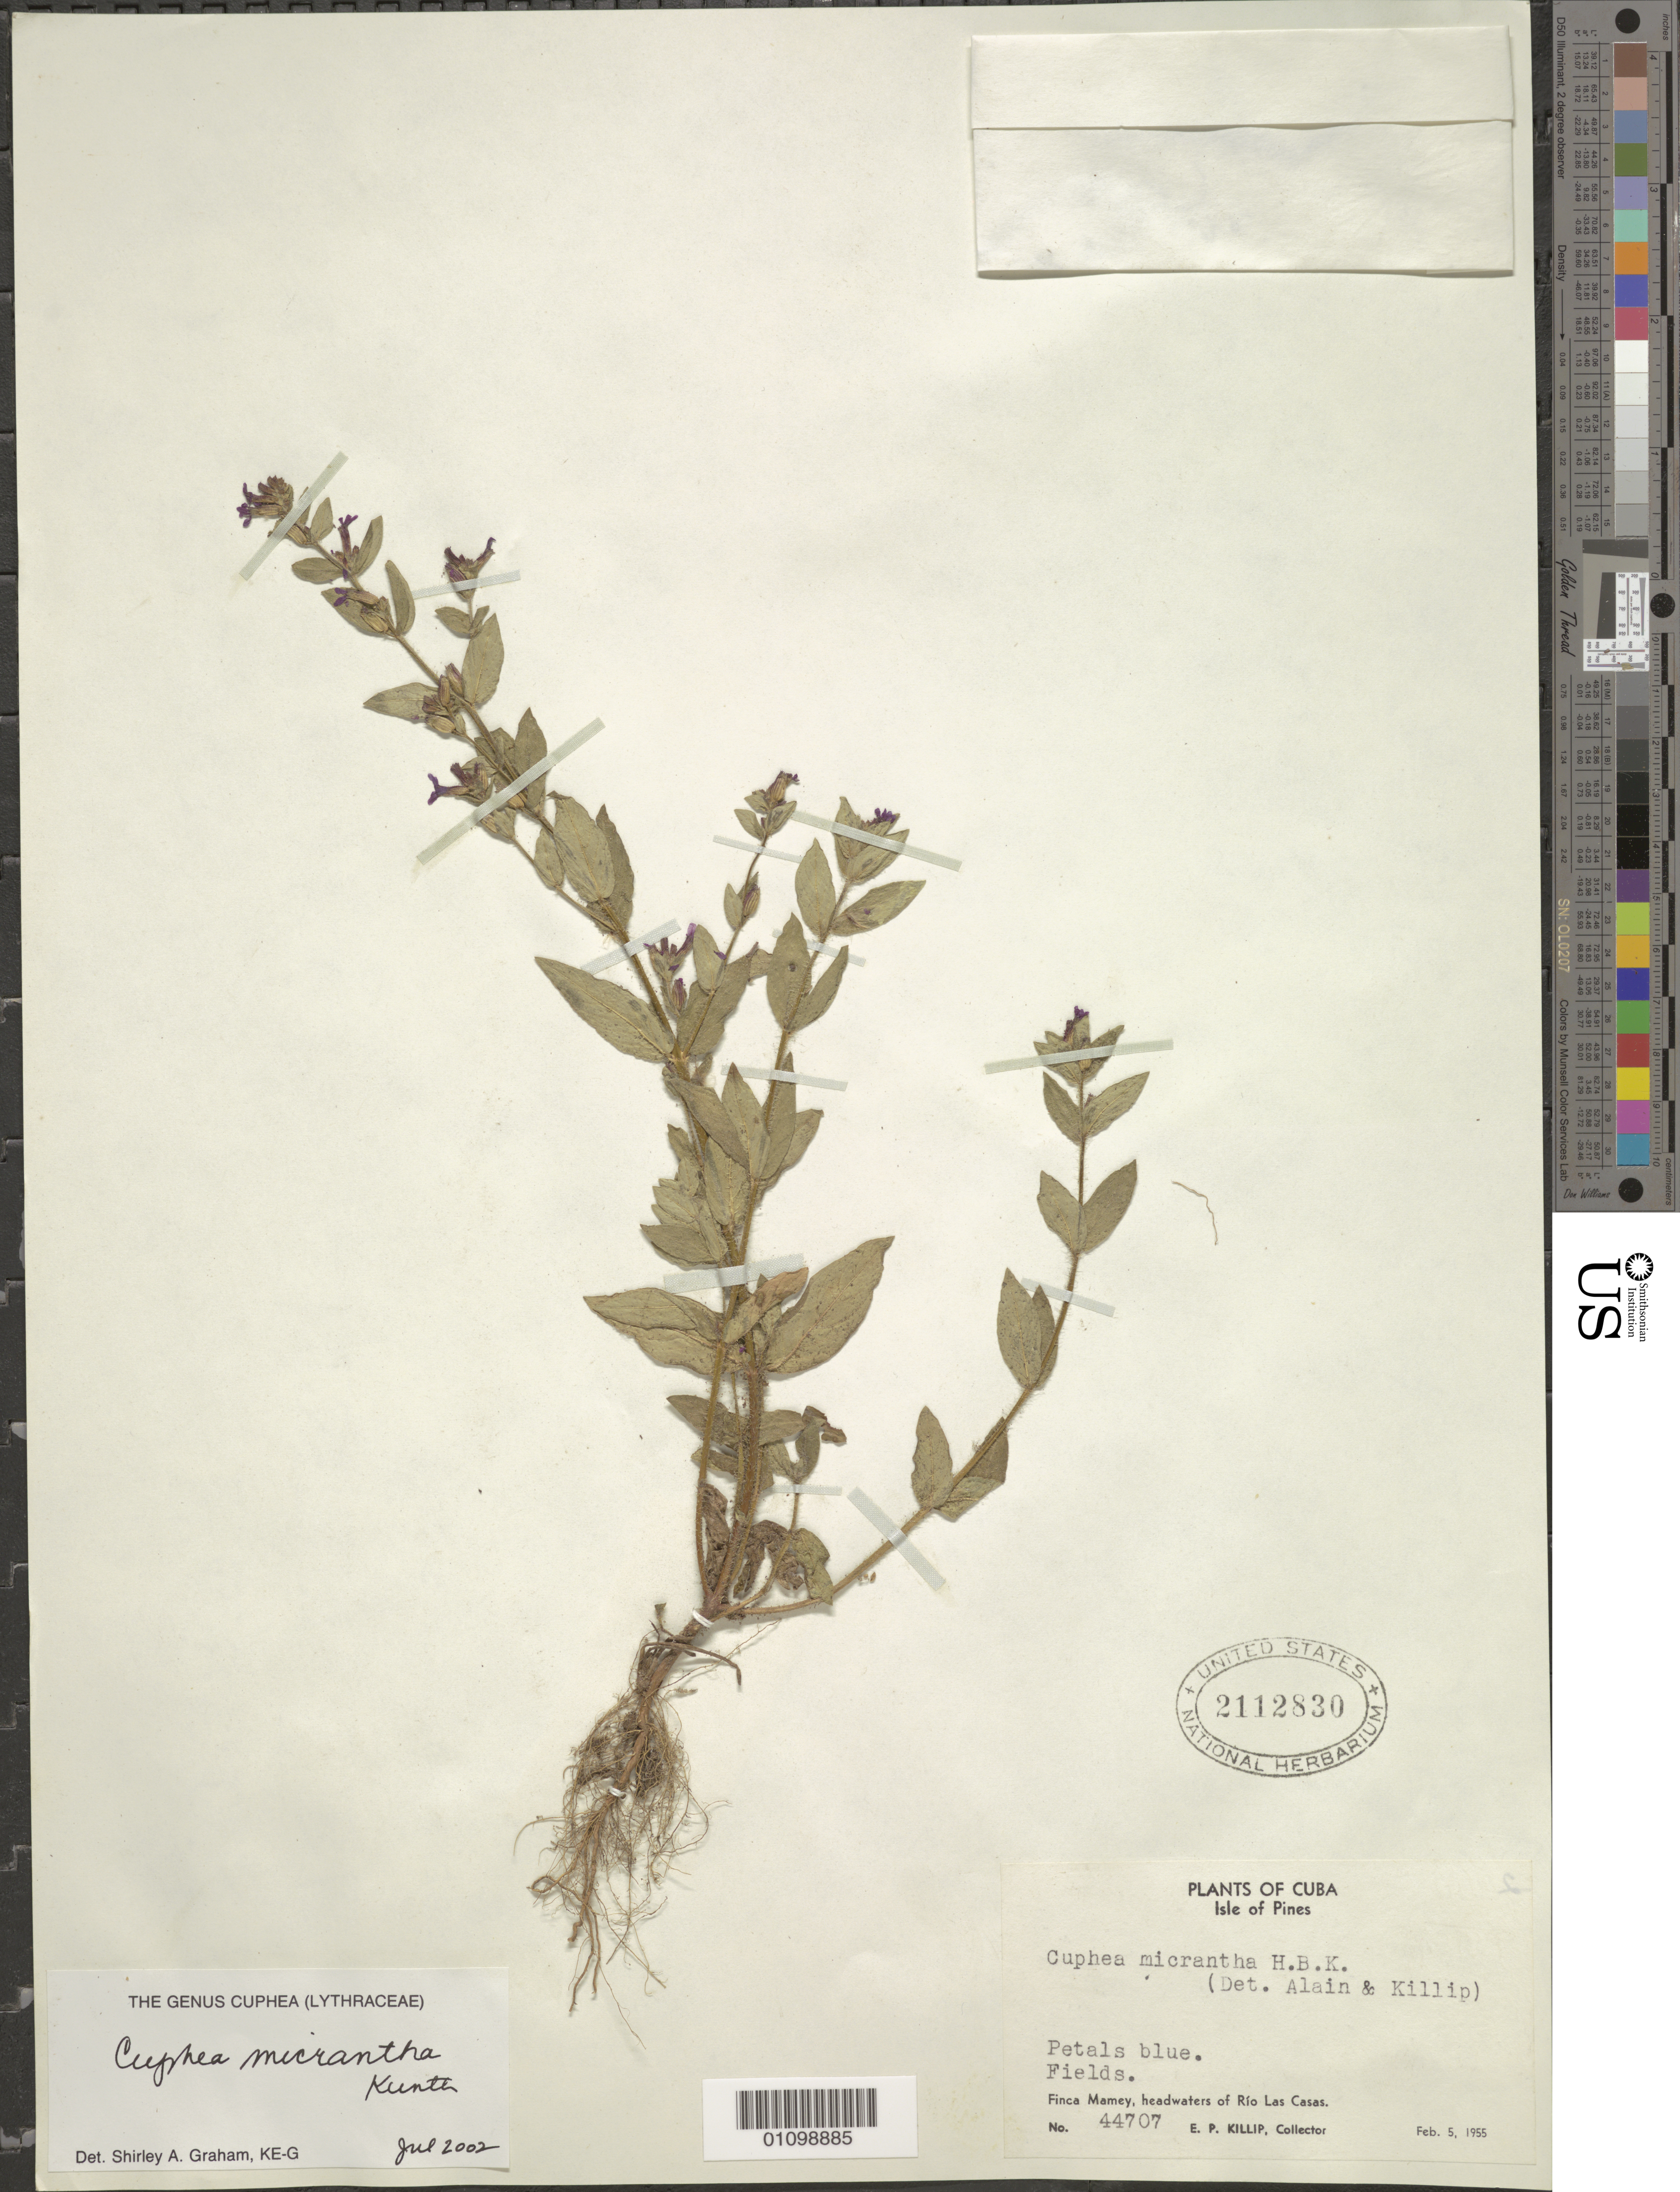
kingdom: Plantae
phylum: Tracheophyta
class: Magnoliopsida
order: Myrtales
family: Lythraceae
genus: Cuphea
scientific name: Cuphea micrantha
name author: Kunth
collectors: E. P. Killip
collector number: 44707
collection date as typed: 05 Feb 1955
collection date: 1955-02-05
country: Cuba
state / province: Isla de La Juventud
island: Isla de la Juventud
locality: Fields Finca Mamey, headwaters of Rio Las Casas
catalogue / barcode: US 2112830